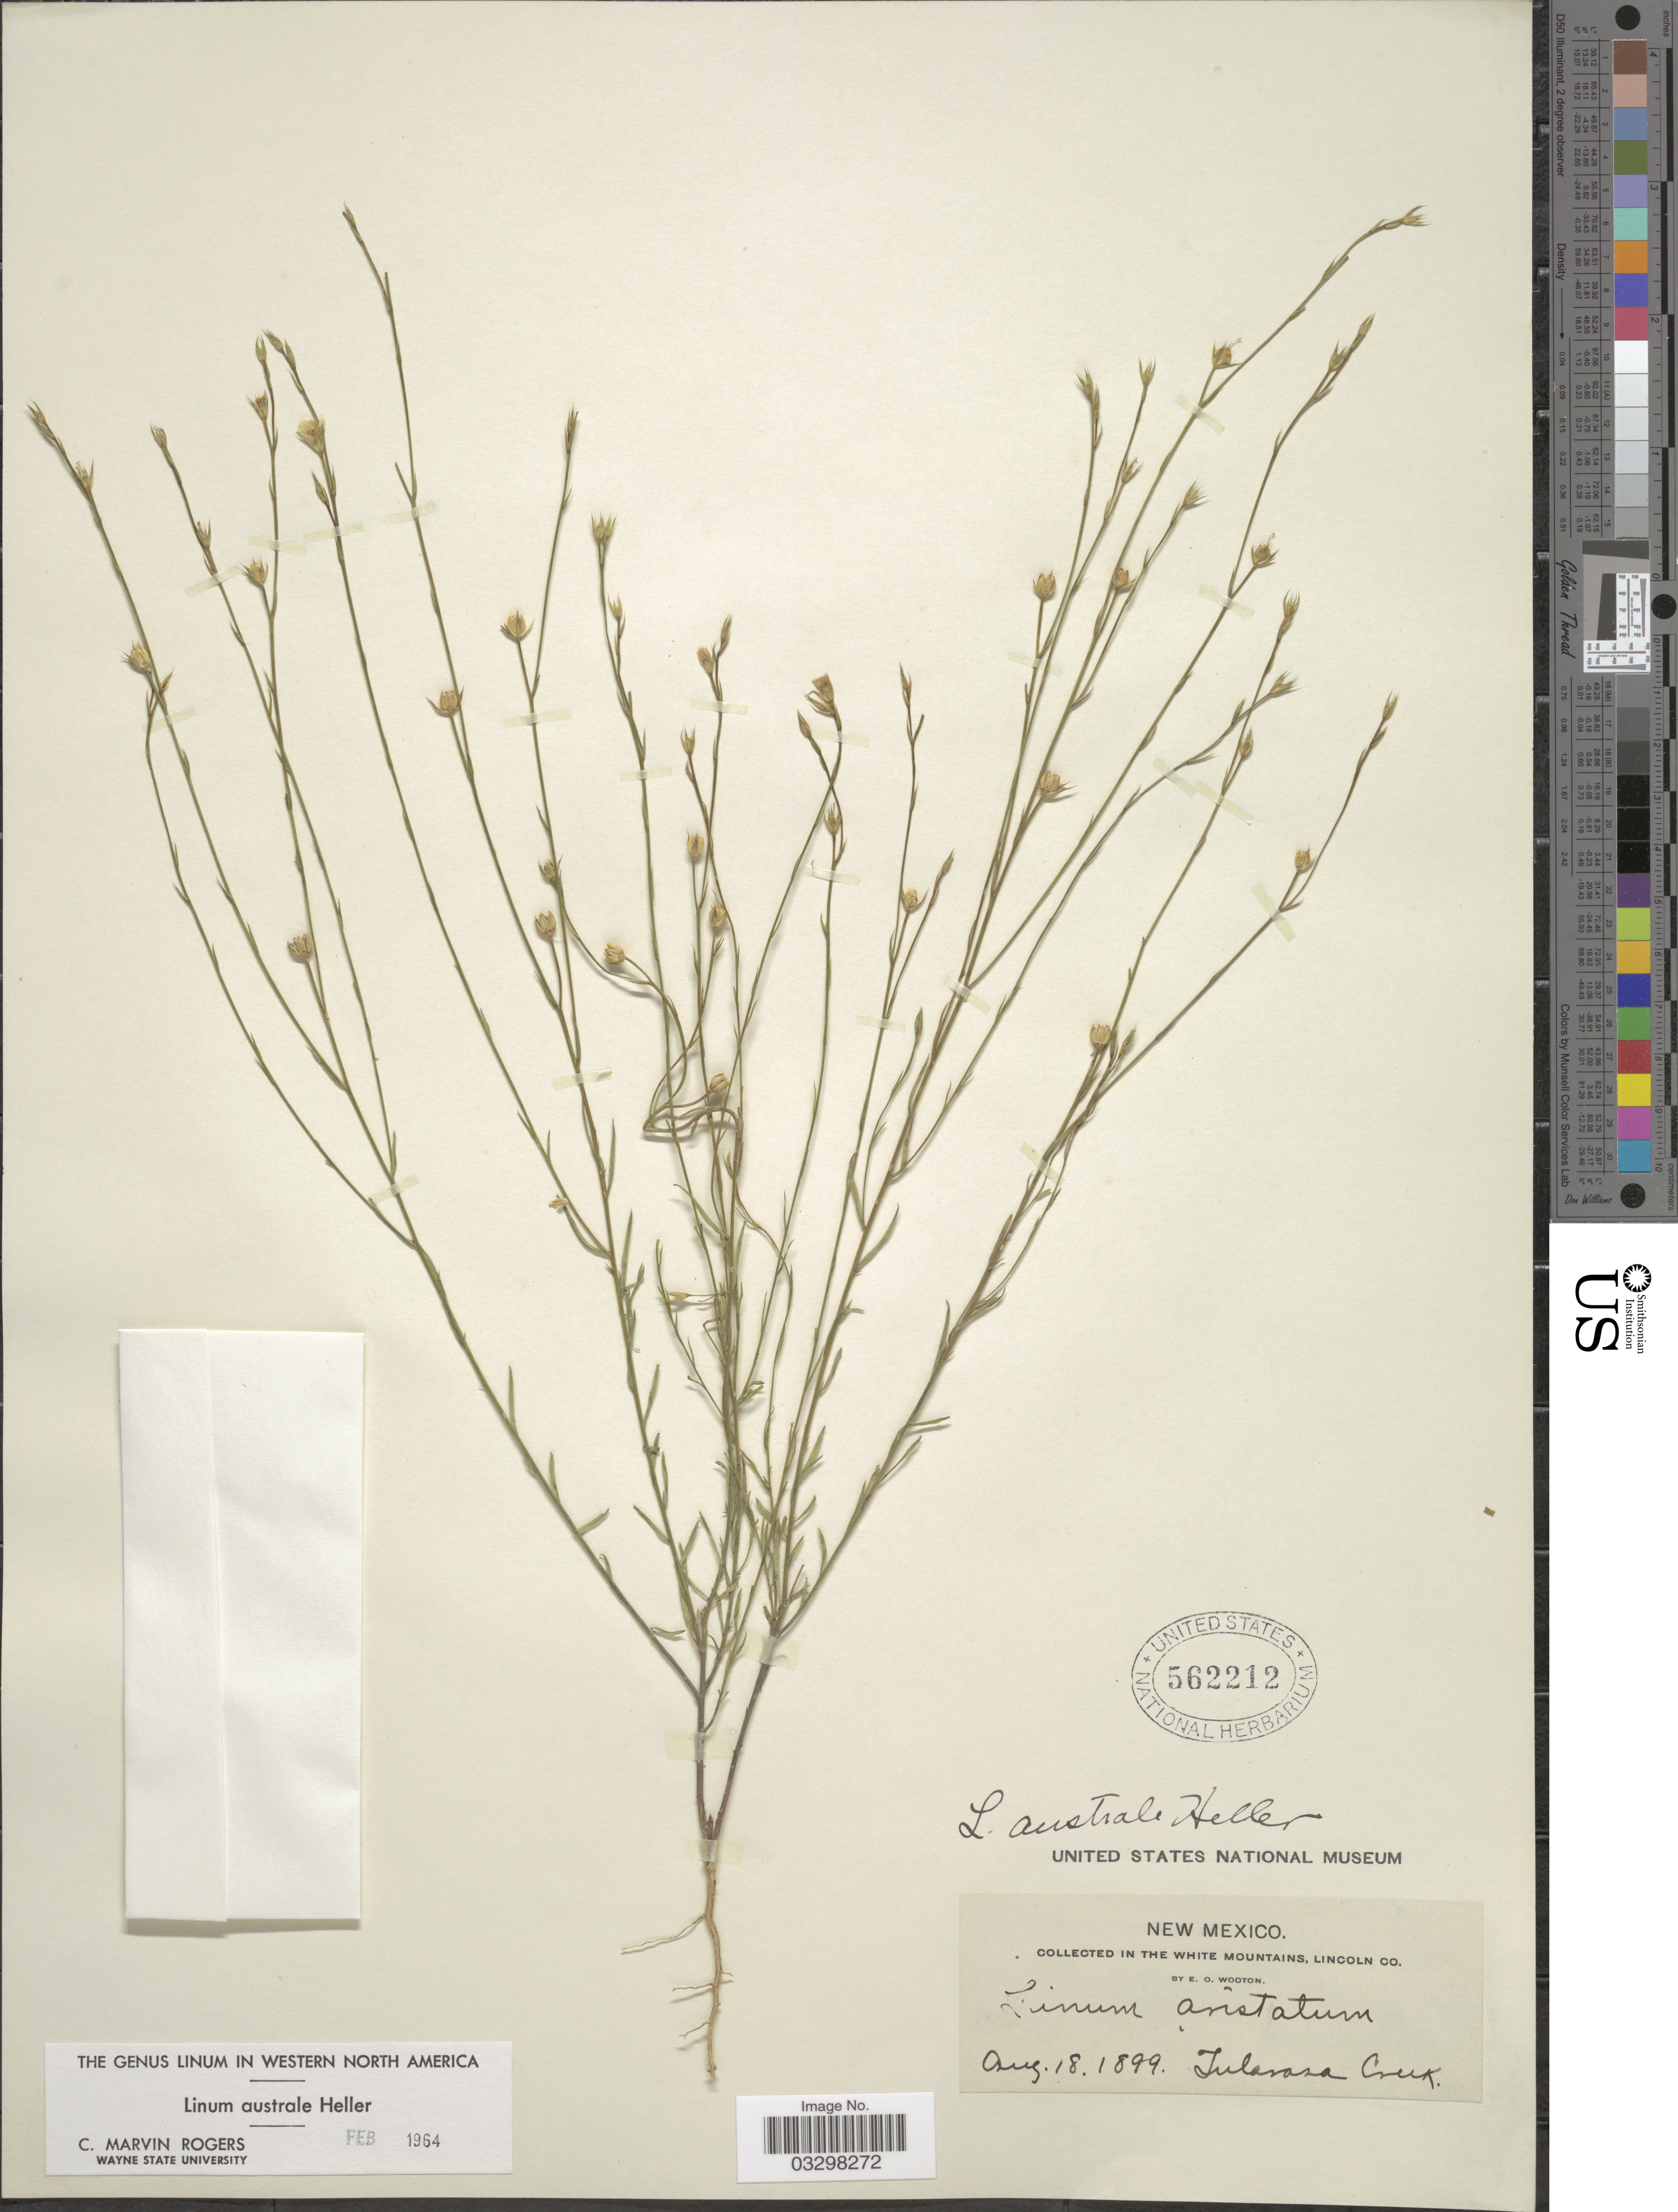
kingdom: Plantae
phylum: Tracheophyta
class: Magnoliopsida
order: Malpighiales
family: Linaceae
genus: Linum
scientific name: Linum australe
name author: A. Heller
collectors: E. O. Wooton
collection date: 1899-08-18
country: United States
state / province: New Mexico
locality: In the White Mountains, Lincoln Co. Tularosa Creek.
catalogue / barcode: US 562212